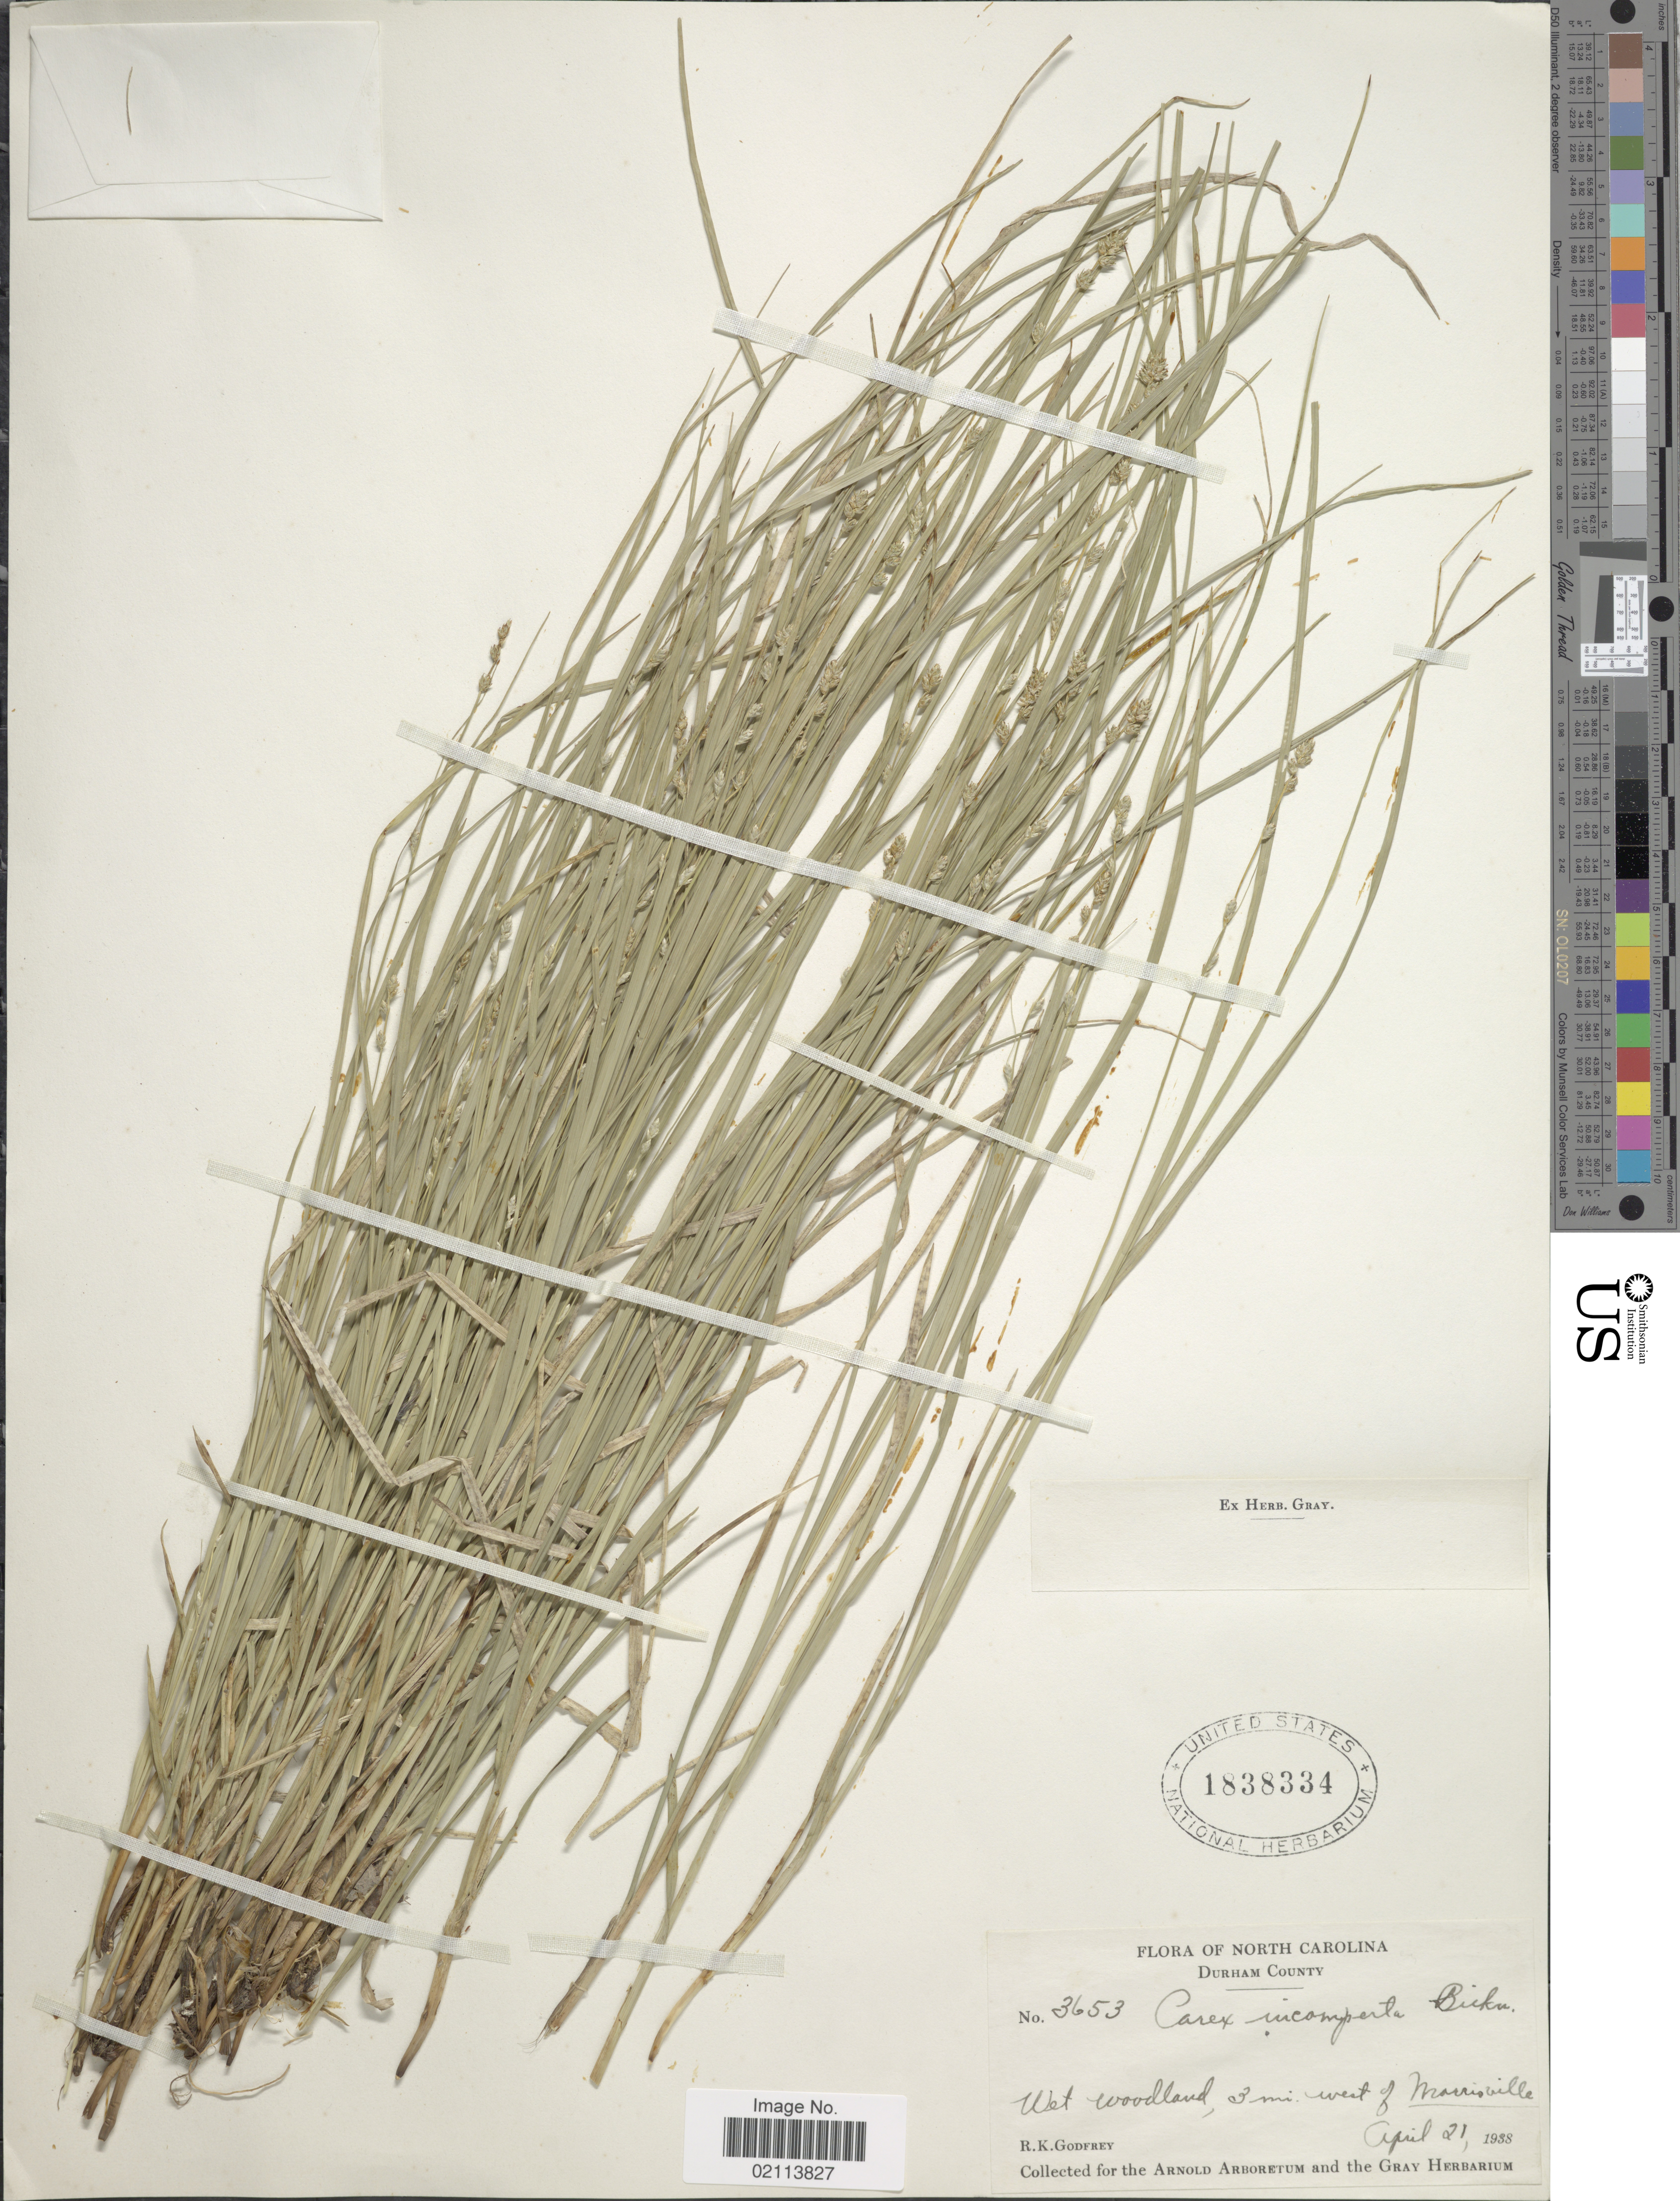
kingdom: Plantae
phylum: Tracheophyta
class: Liliopsida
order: Poales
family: Cyperaceae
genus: Carex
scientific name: Carex seorsa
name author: Howe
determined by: Strong, Mark T., (BOT), Smithsonian Institution - National Museum of Natural History (UNITED STATES)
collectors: R. K. Godfrey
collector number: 3653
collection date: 1938-04-21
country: United States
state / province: North Carolina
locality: Durham County, 3 mi. west of Morrisville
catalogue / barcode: US 1838334